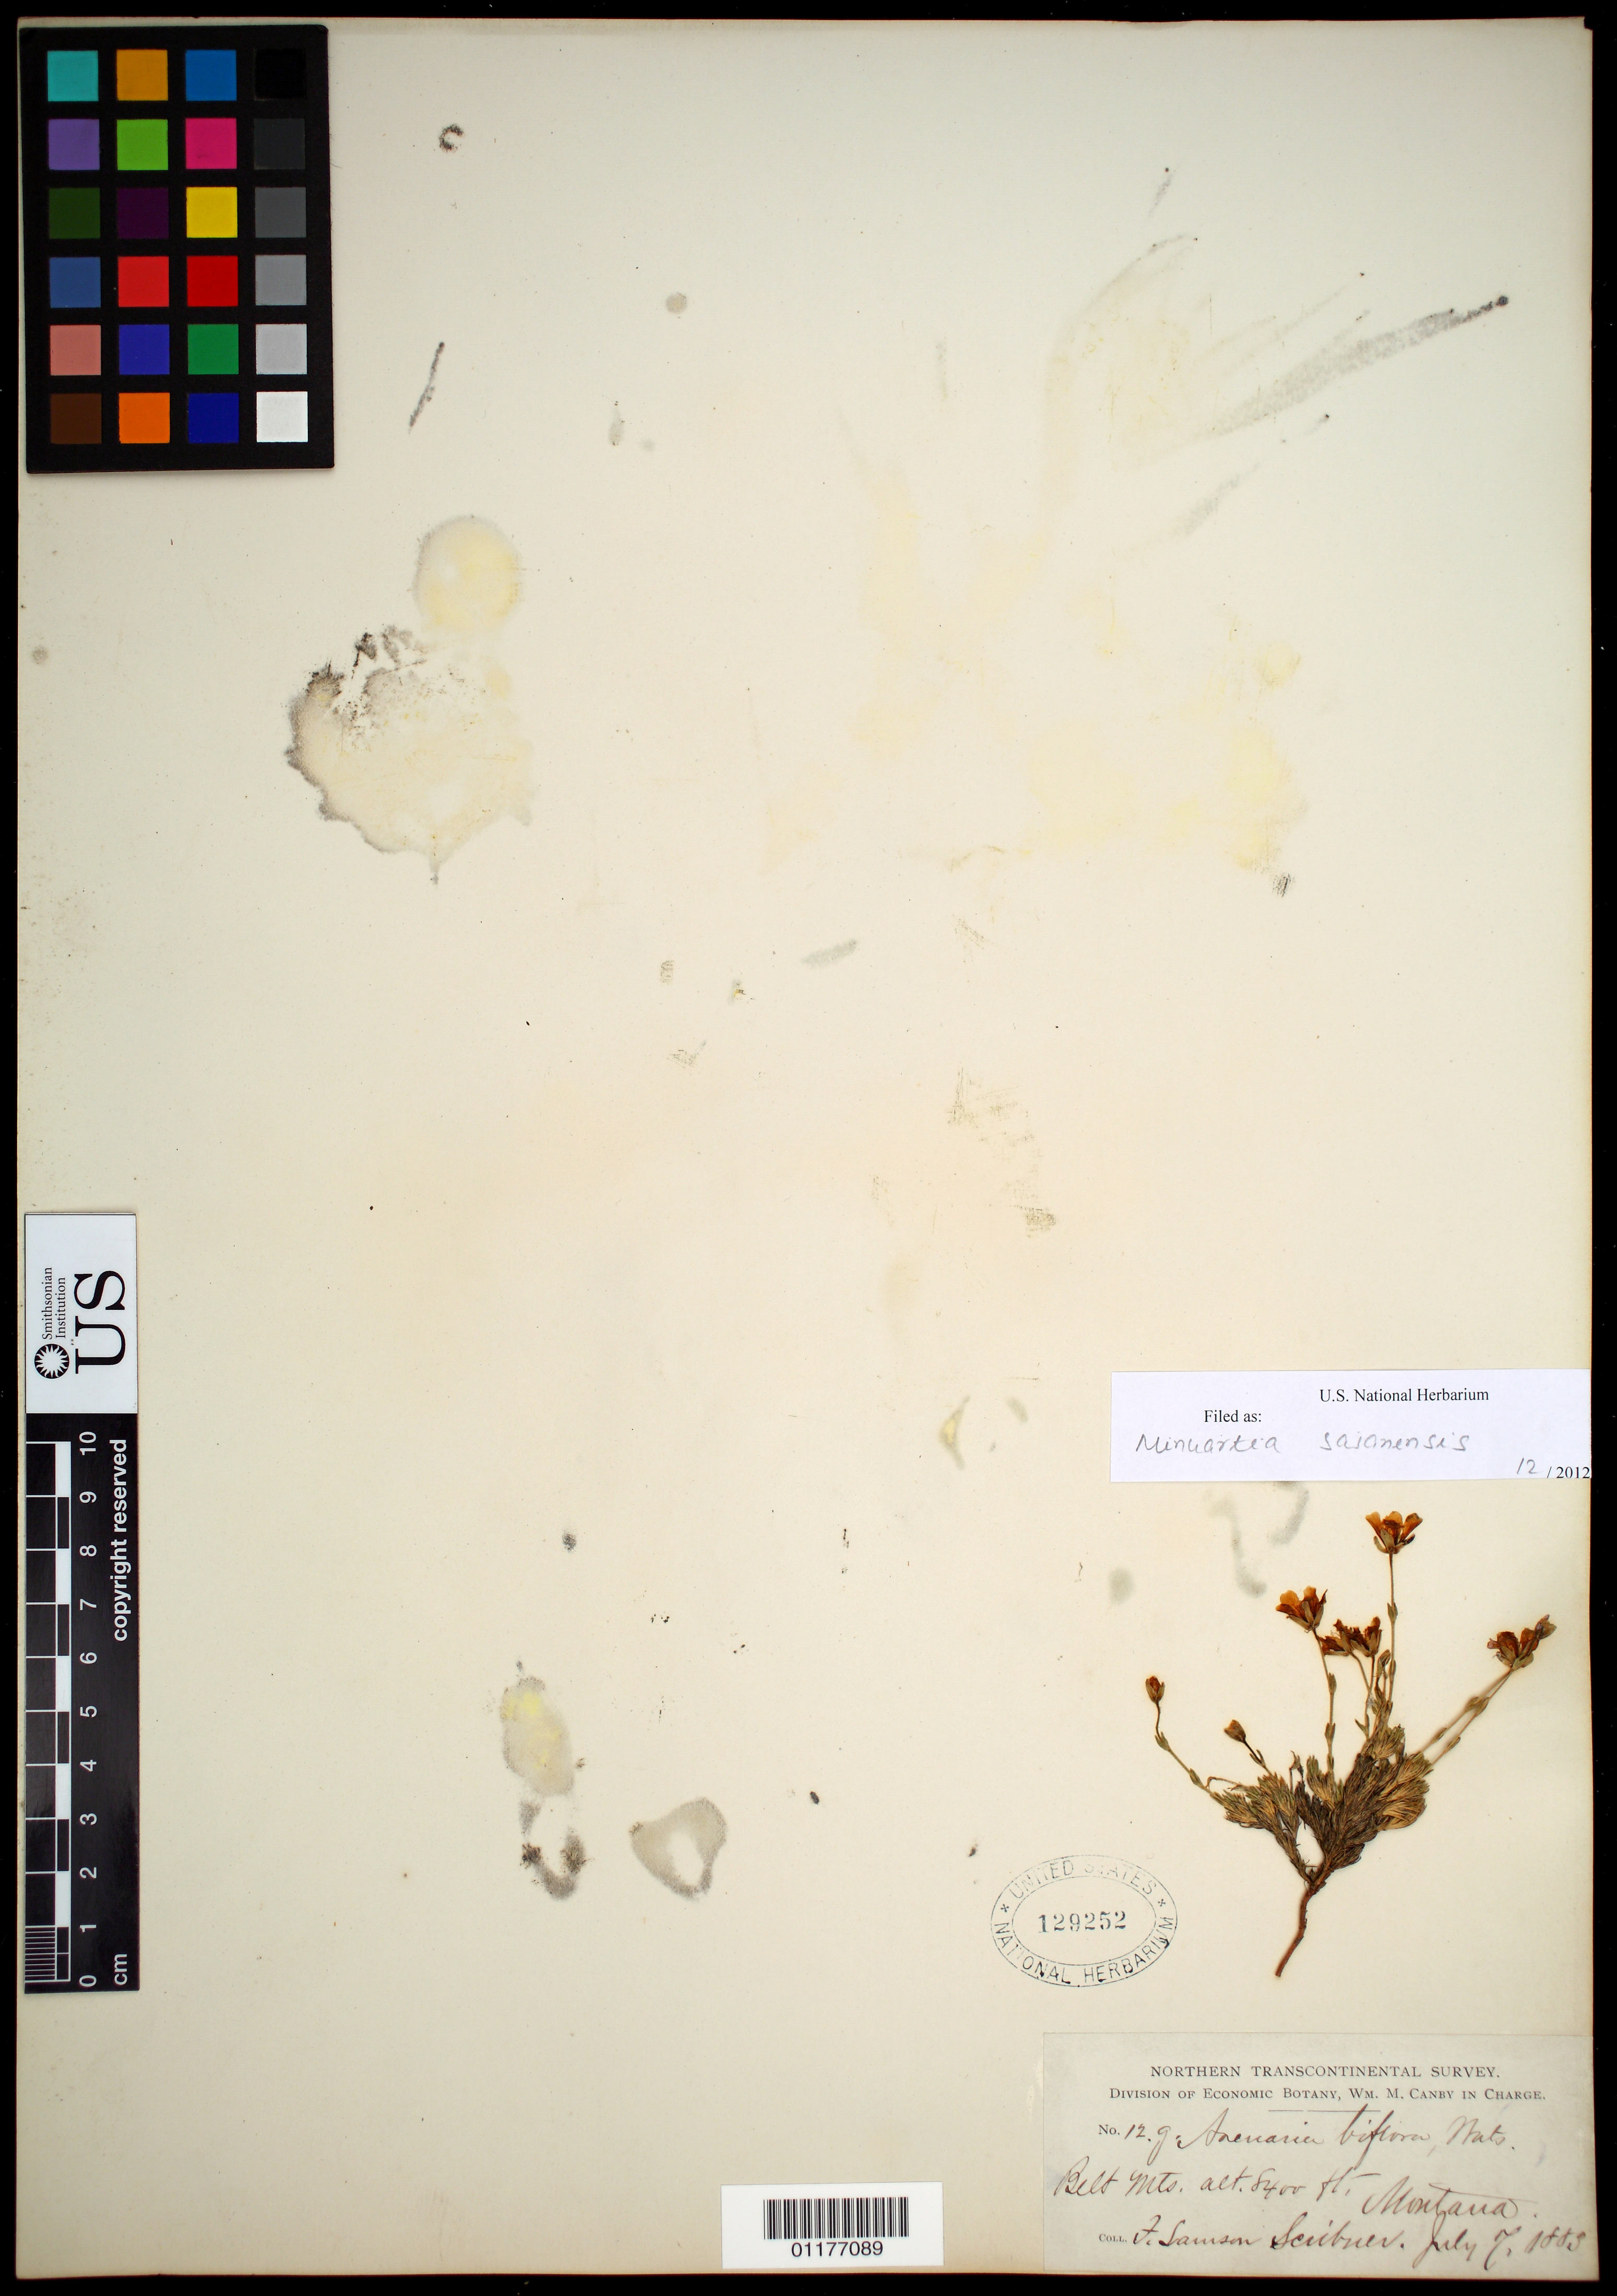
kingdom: Plantae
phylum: Tracheophyta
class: Magnoliopsida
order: Caryophyllales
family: Caryophyllaceae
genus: Cherleria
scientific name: Cherleria obtusiloba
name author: (Rydb.) A.J. Moore & Dillenb.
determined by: Strong, M. T., (US), Smithsonian Institution - National Museum of Natural History (UNITED STATES)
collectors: F. L. Scribner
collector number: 12g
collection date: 1883-07-07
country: United States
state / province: Montana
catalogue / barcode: US 129252